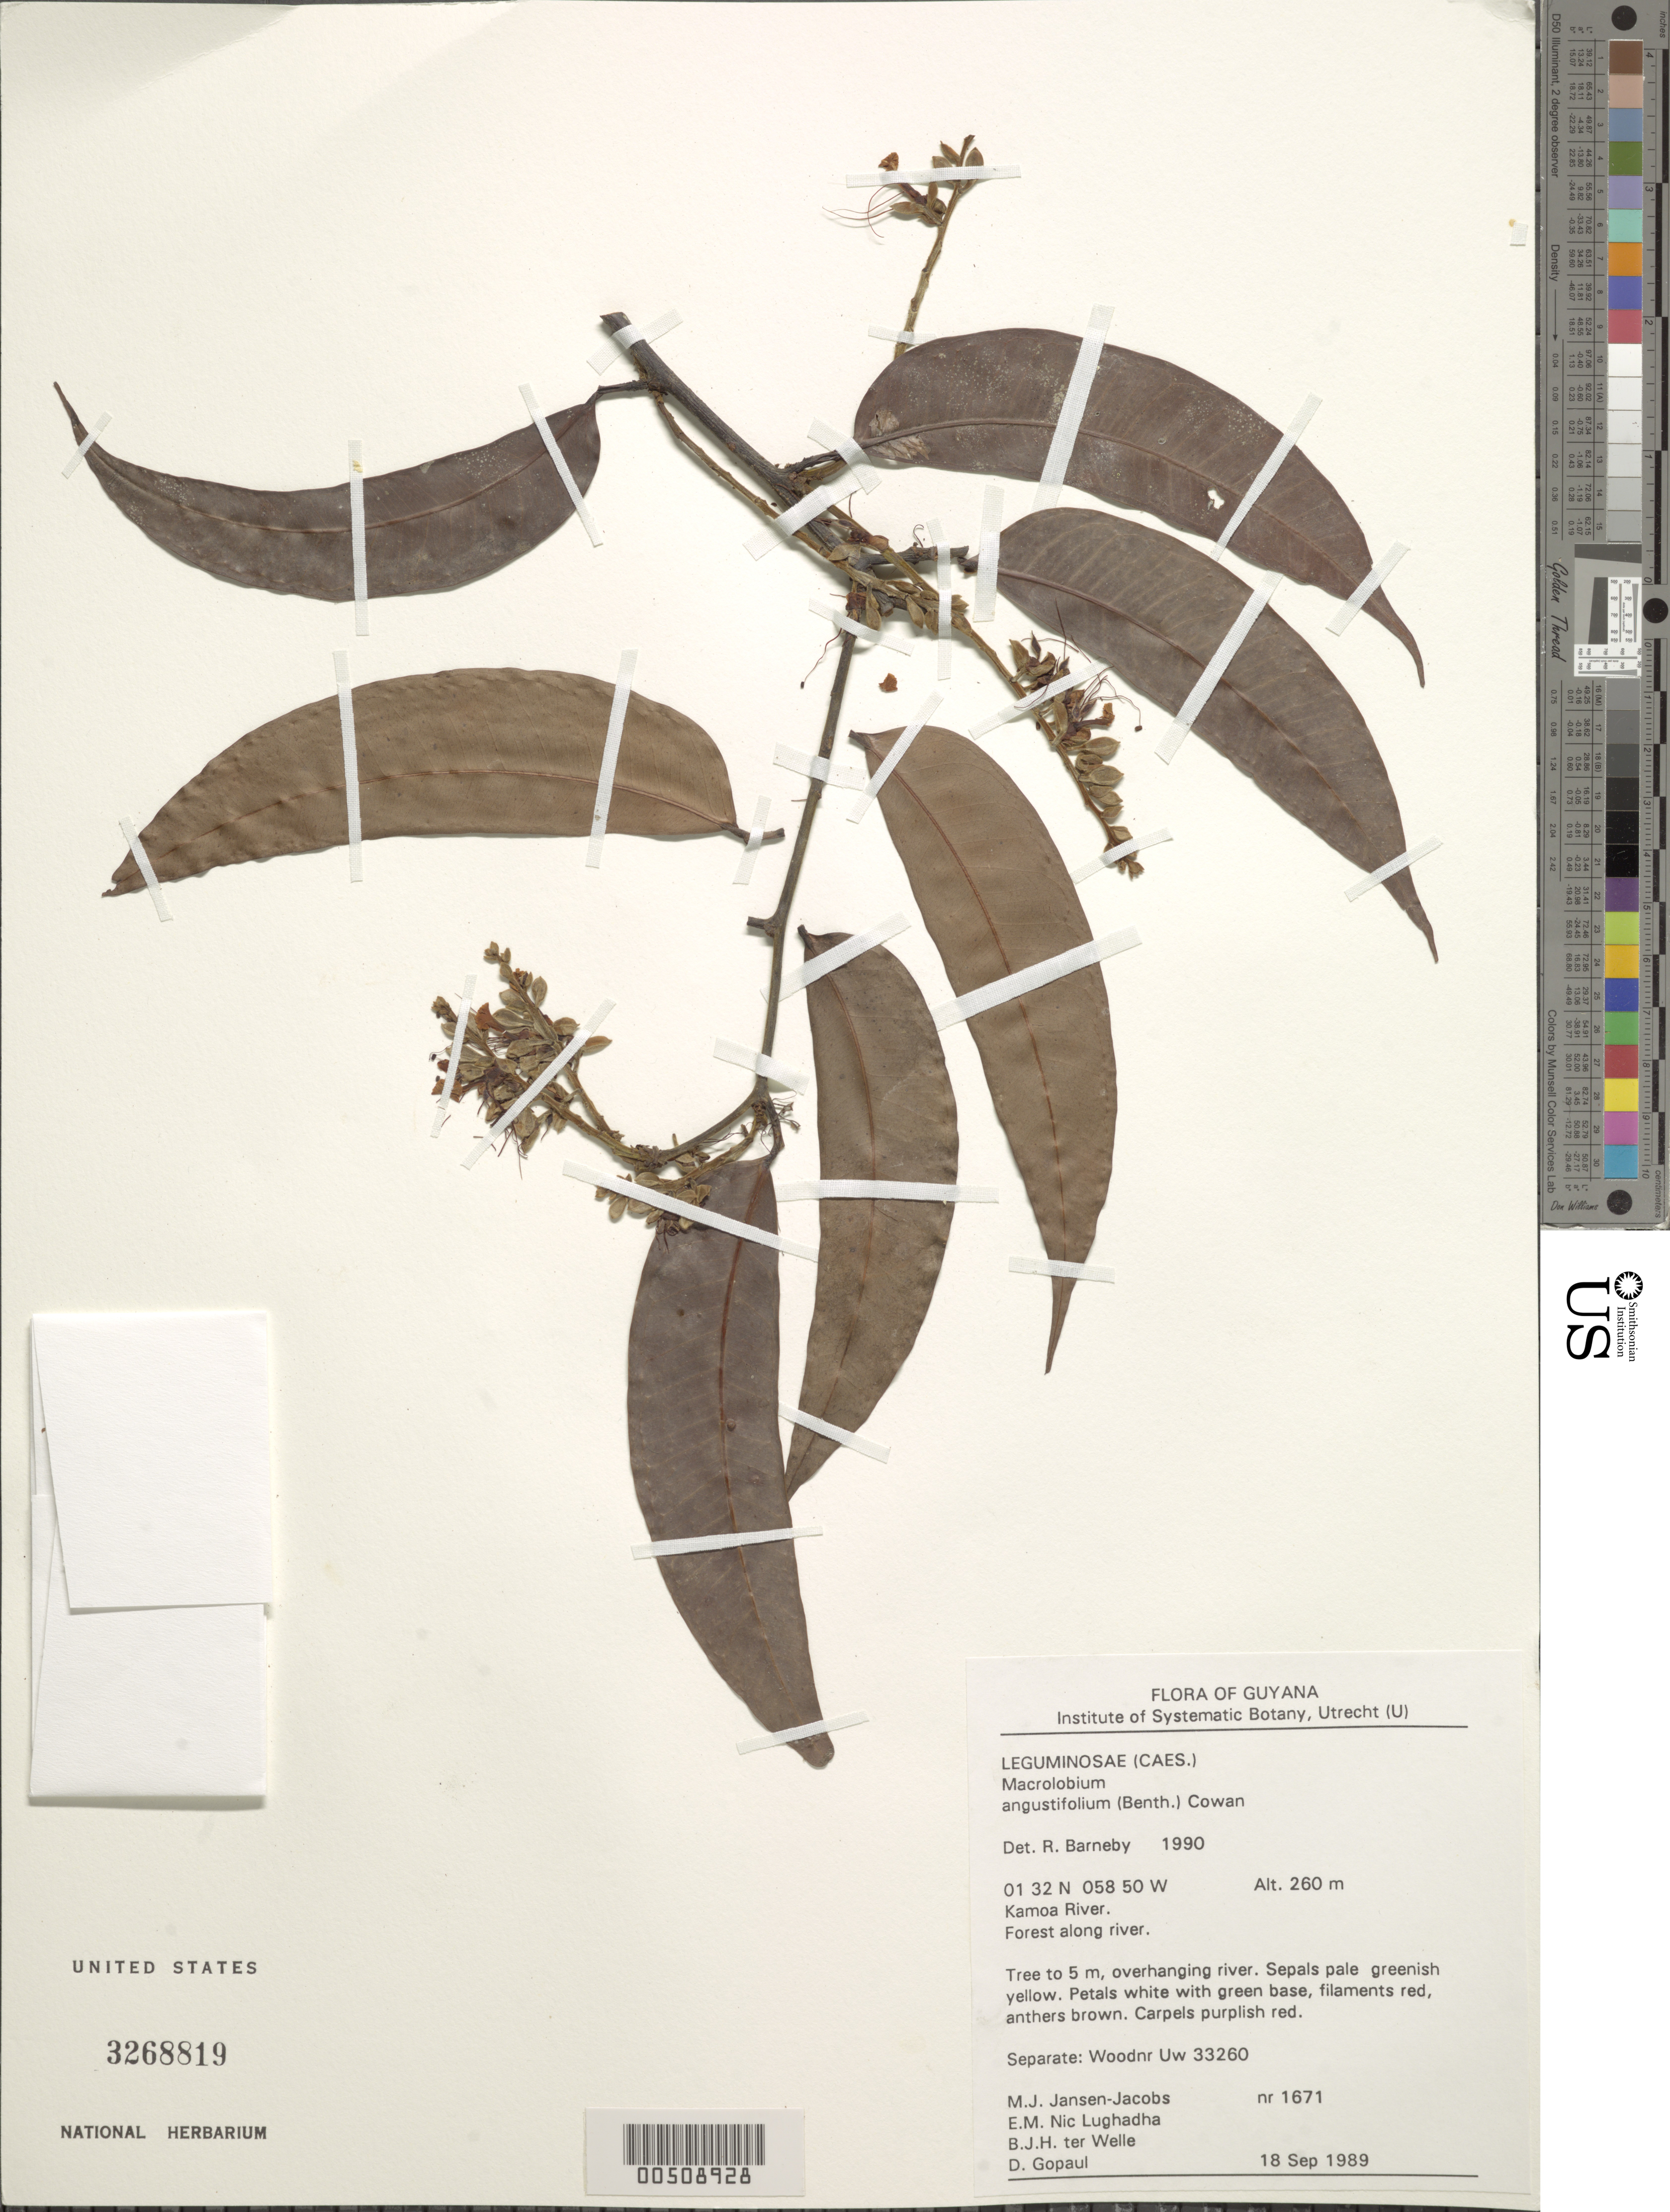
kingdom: Plantae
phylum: Tracheophyta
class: Magnoliopsida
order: Fabales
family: Fabaceae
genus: Macrolobium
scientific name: Macrolobium angustifolium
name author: (Benth.) R.S. Cowan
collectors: M. J. Jansen-Jacobs, B. Welle, D. Gopaul & E. Nic Lughadha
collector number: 1671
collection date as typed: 18 Sep 1989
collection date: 1989-09-18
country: Guyana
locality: Kamoa River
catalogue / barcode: US 3268819